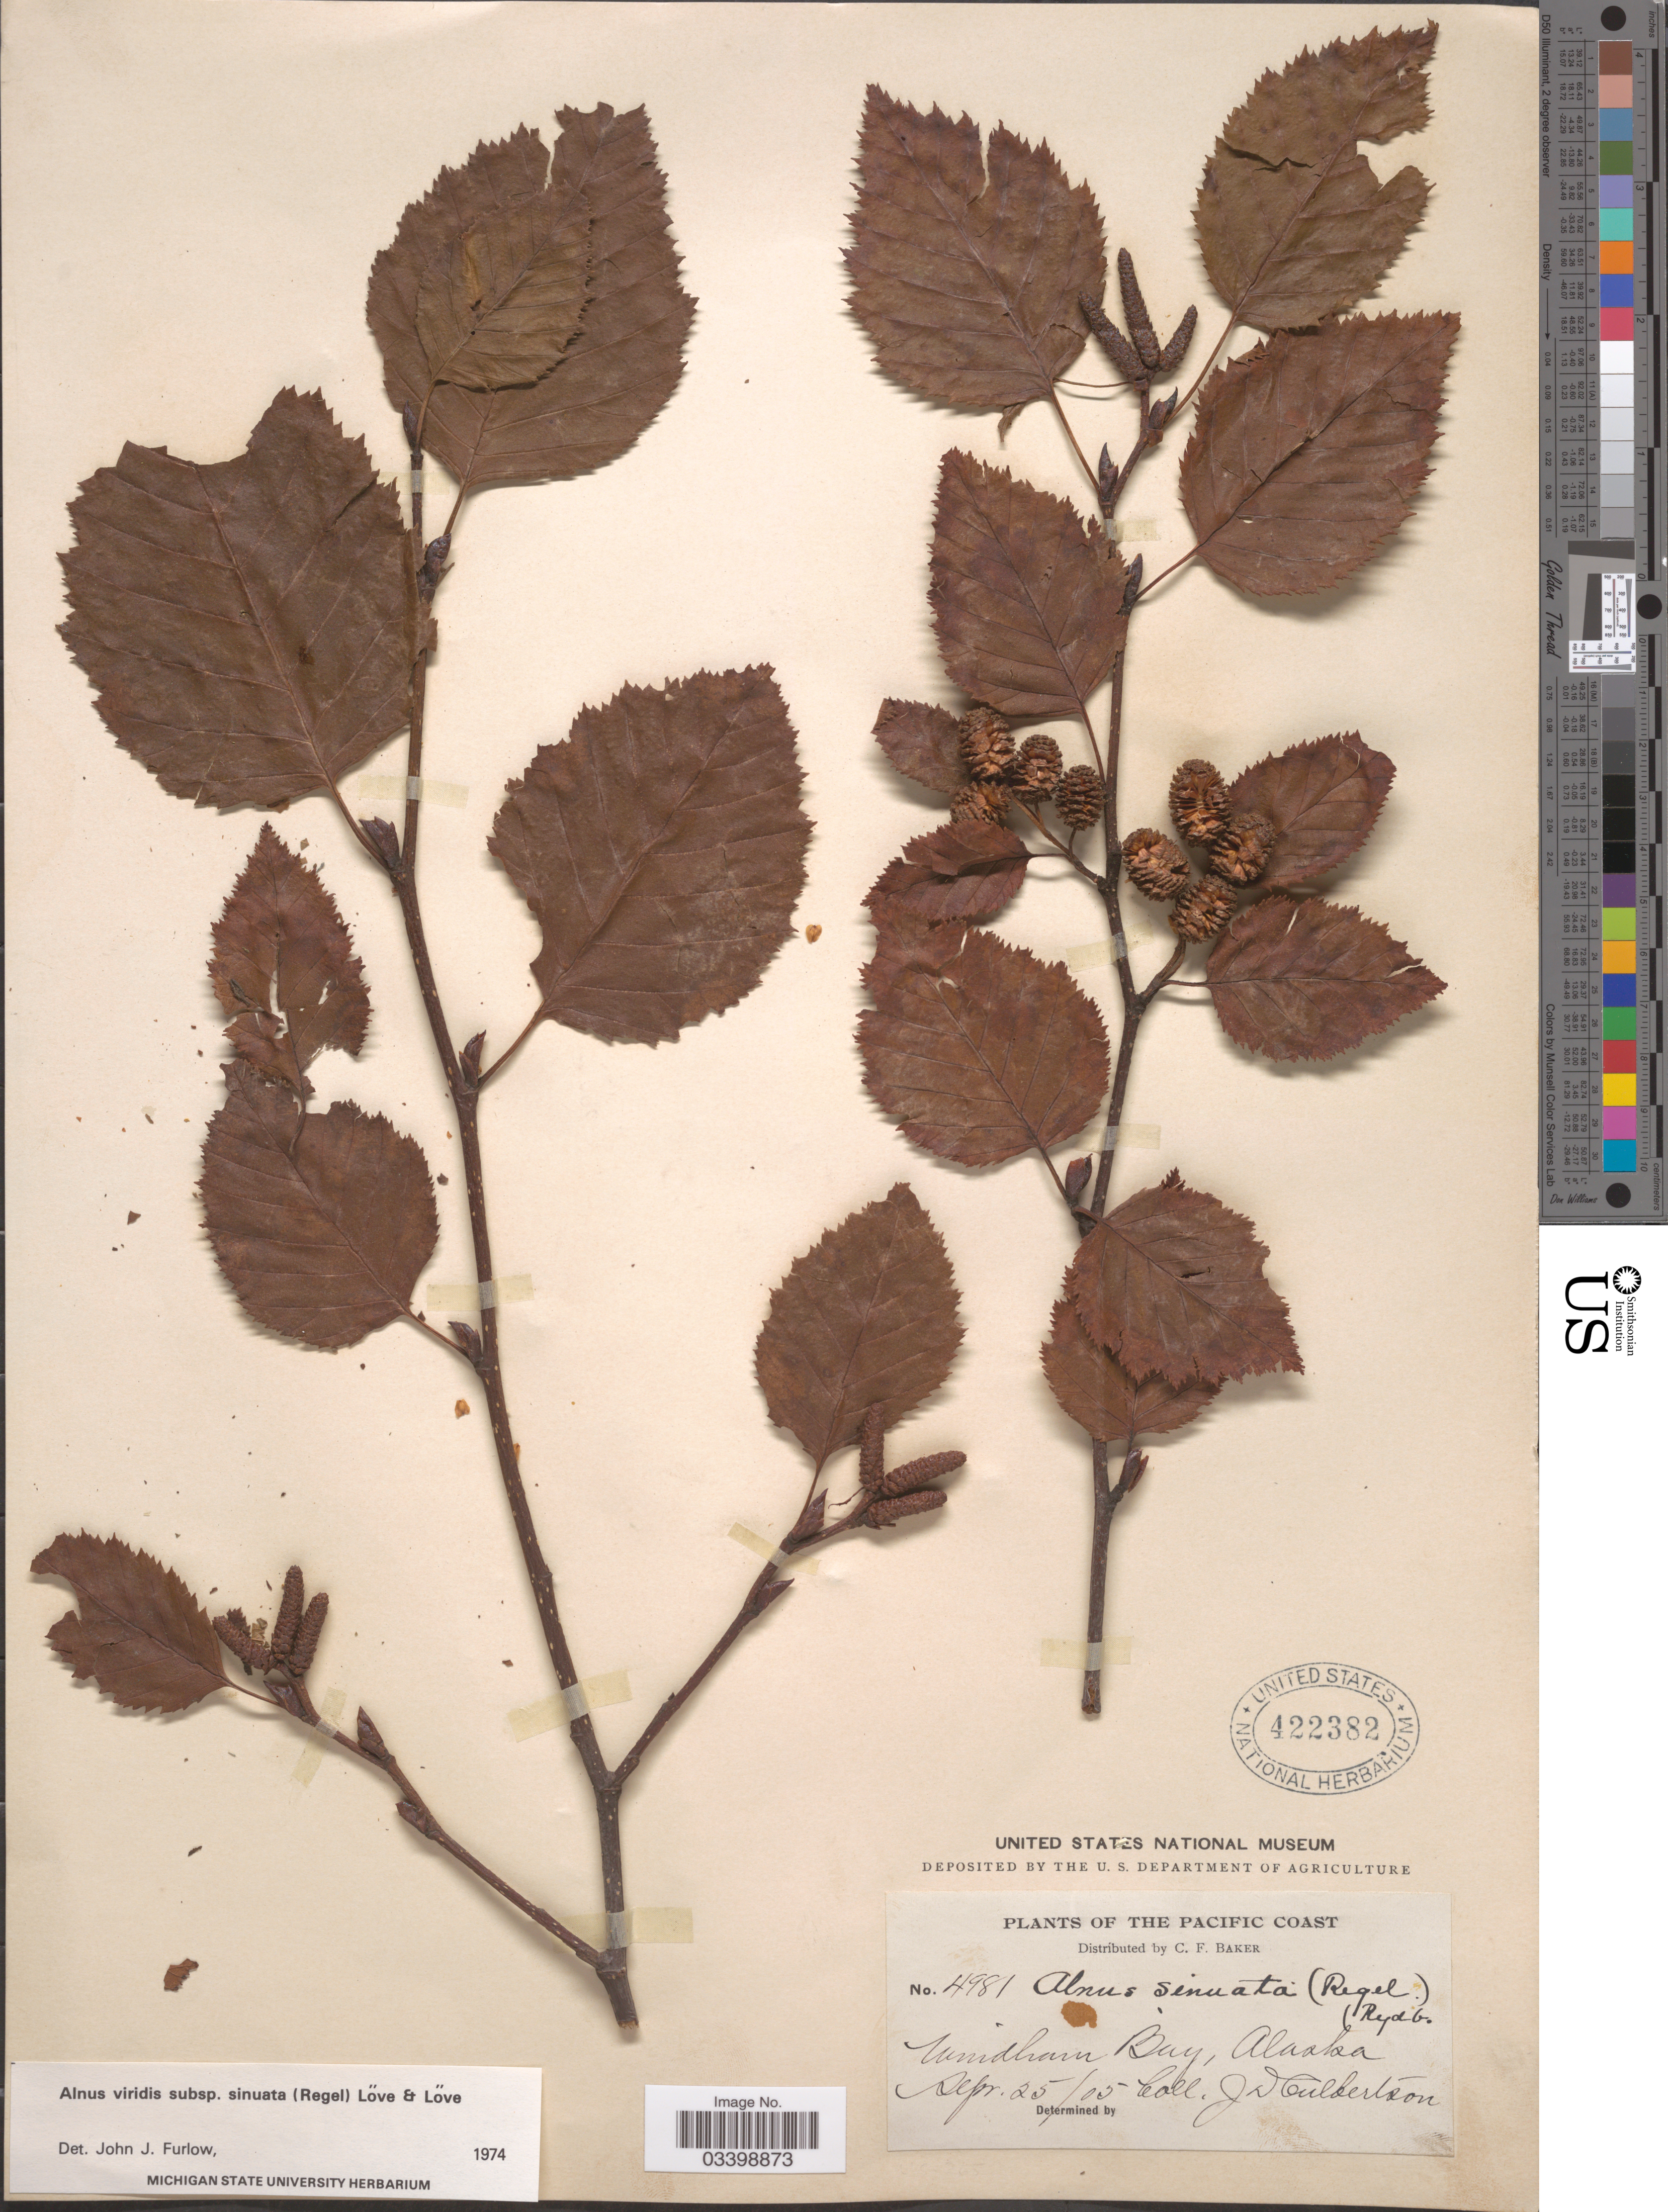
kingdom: Plantae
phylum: Tracheophyta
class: Magnoliopsida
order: Fagales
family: Betulaceae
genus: Alnus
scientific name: Alnus viridis subsp. sinuata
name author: Regel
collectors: J. Culbertson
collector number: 4981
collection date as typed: Transcribed d/m/y: 25/9/5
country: United States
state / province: Alaska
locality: Pacific Coast. Windham Bay.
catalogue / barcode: US 422382